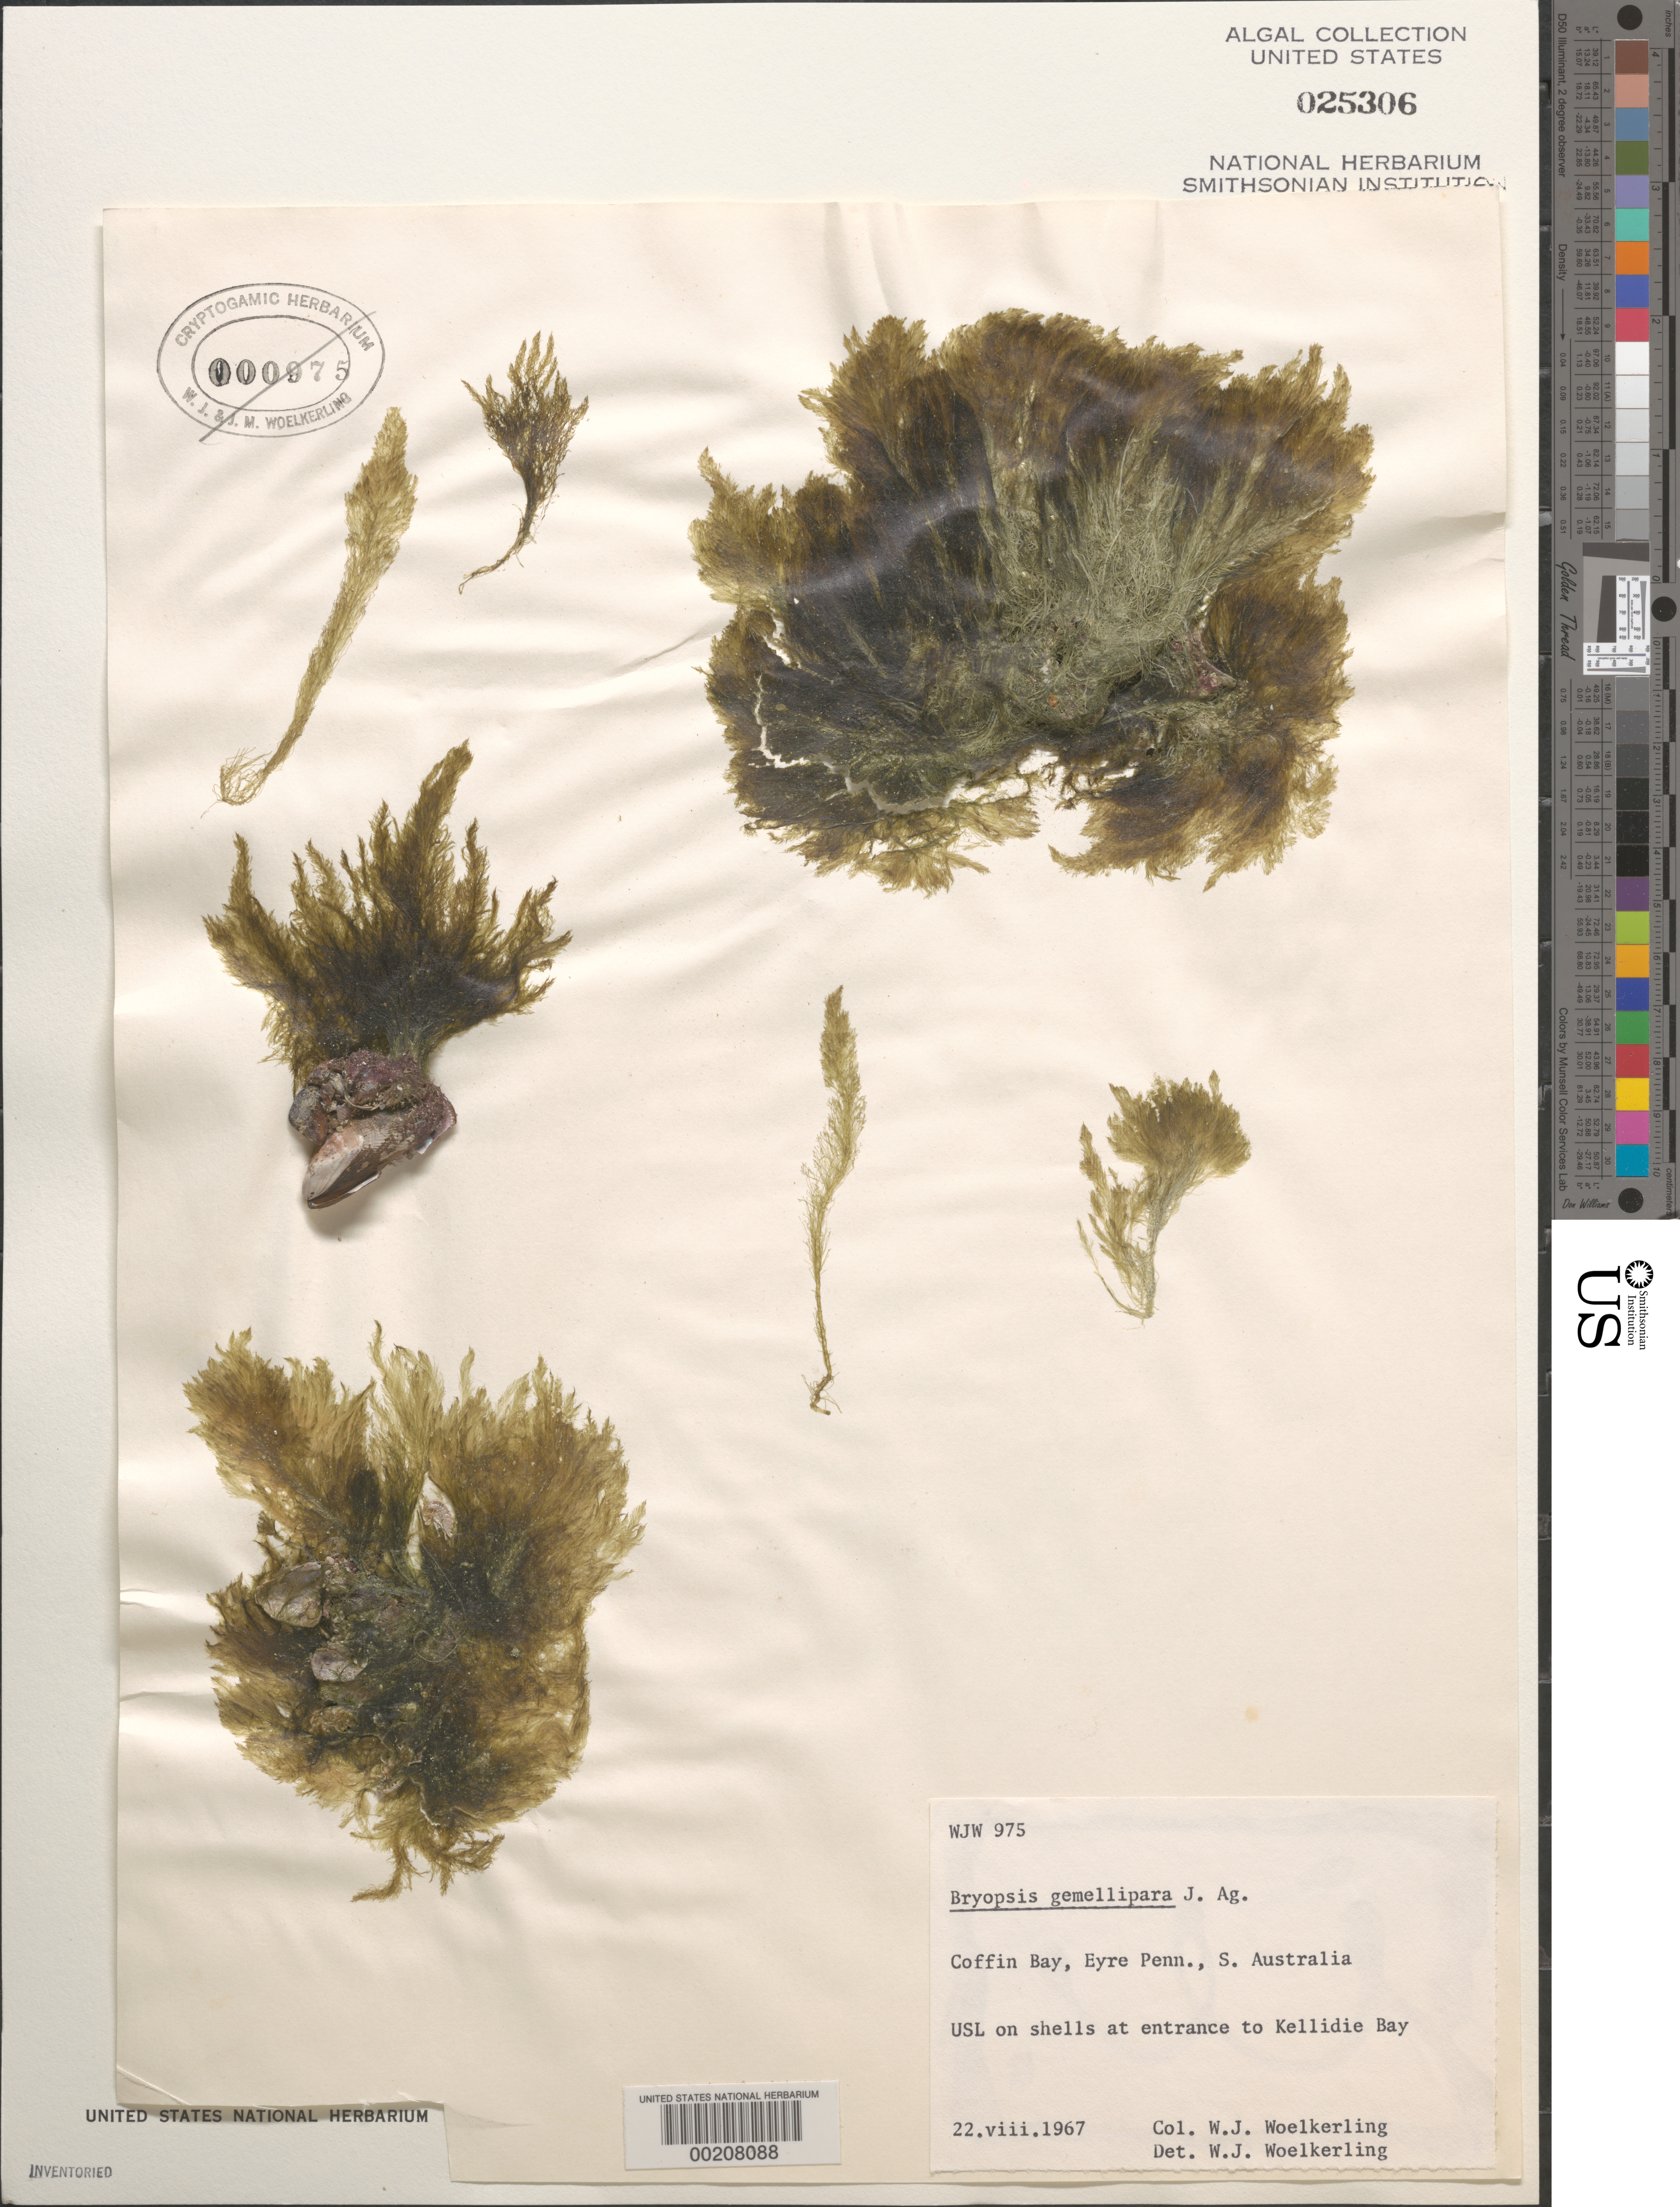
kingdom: Plantae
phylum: Chlorophyta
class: Ulvophyceae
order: Bryopsidales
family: Bryopsidaceae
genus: Bryopsis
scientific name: Bryopsis gemellipara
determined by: Woelkerling, W. J.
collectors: W. Woelkerling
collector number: WJW 975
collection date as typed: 22 Aug 1967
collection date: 1967-08-22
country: Australia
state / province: South Australia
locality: Kellidie bay entrance, coffin bay, eyre peninsula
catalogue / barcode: US 25306